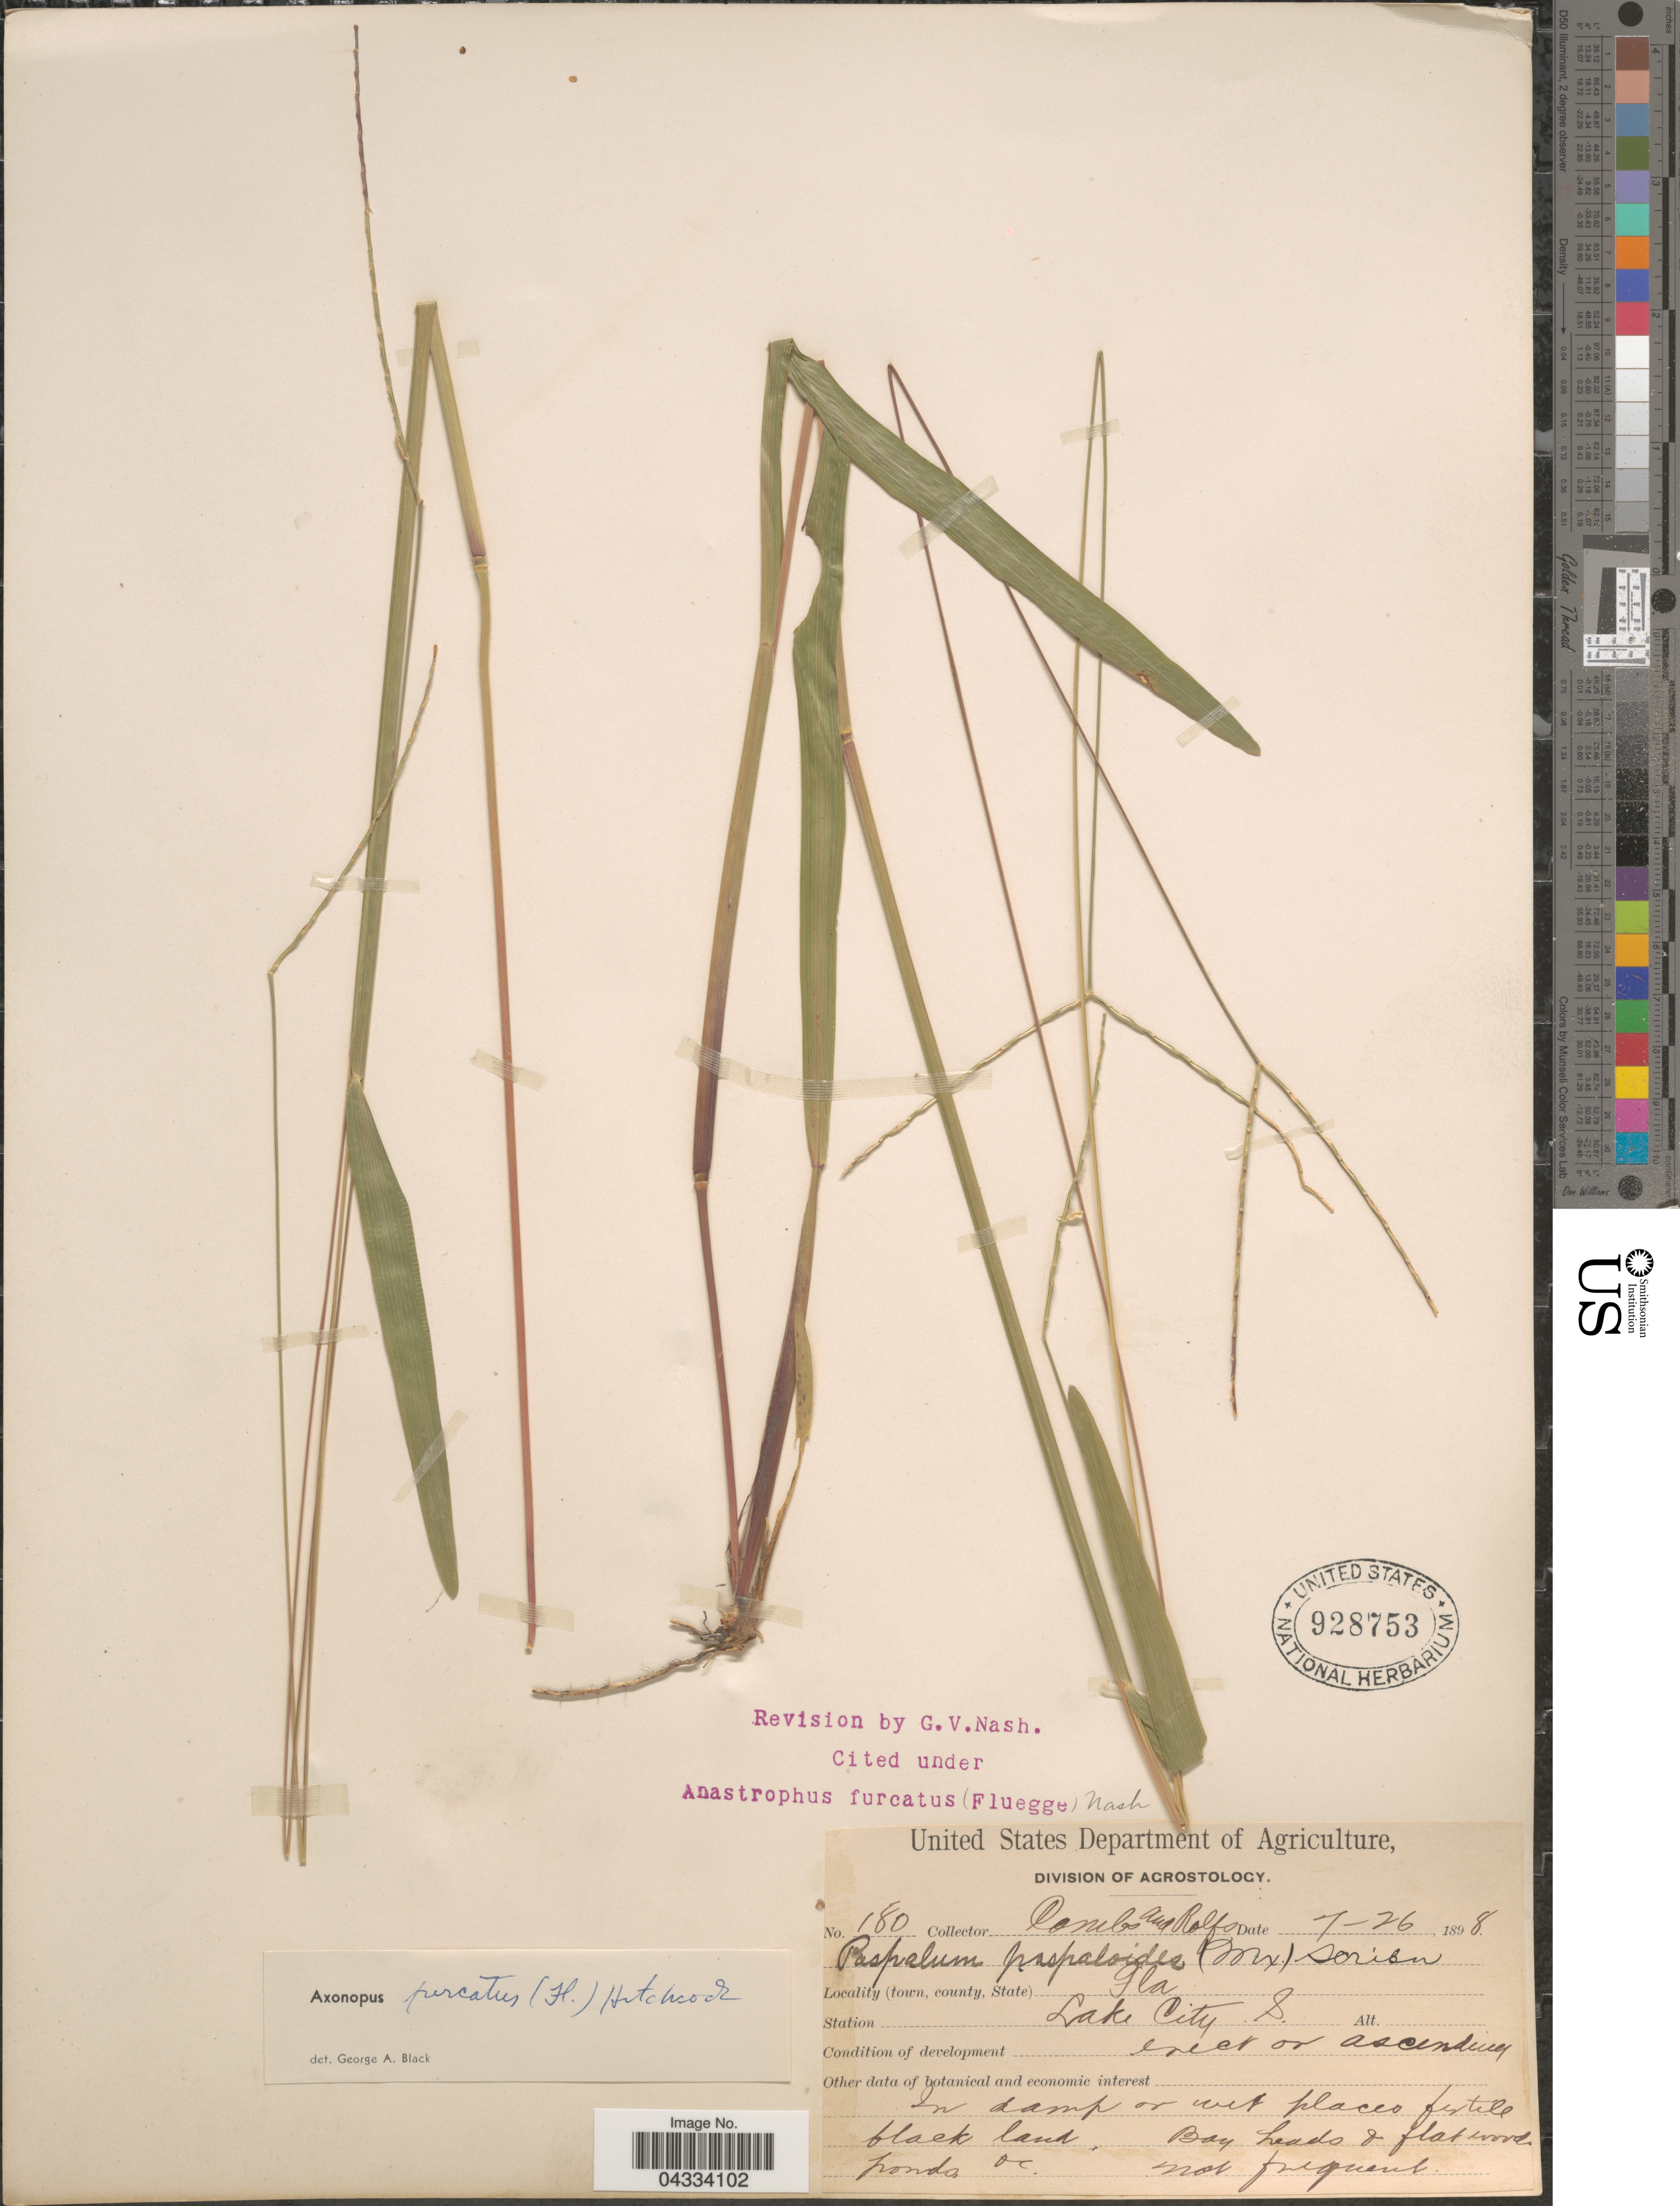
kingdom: Plantae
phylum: Tracheophyta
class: Liliopsida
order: Poales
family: Poaceae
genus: Axonopus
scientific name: Axonopus furcatus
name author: (Flüggé) Hitchc.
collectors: -. Combs & Rolfs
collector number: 180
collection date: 1898-07-26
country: United States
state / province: Florida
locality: Lake City S.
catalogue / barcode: US 928753